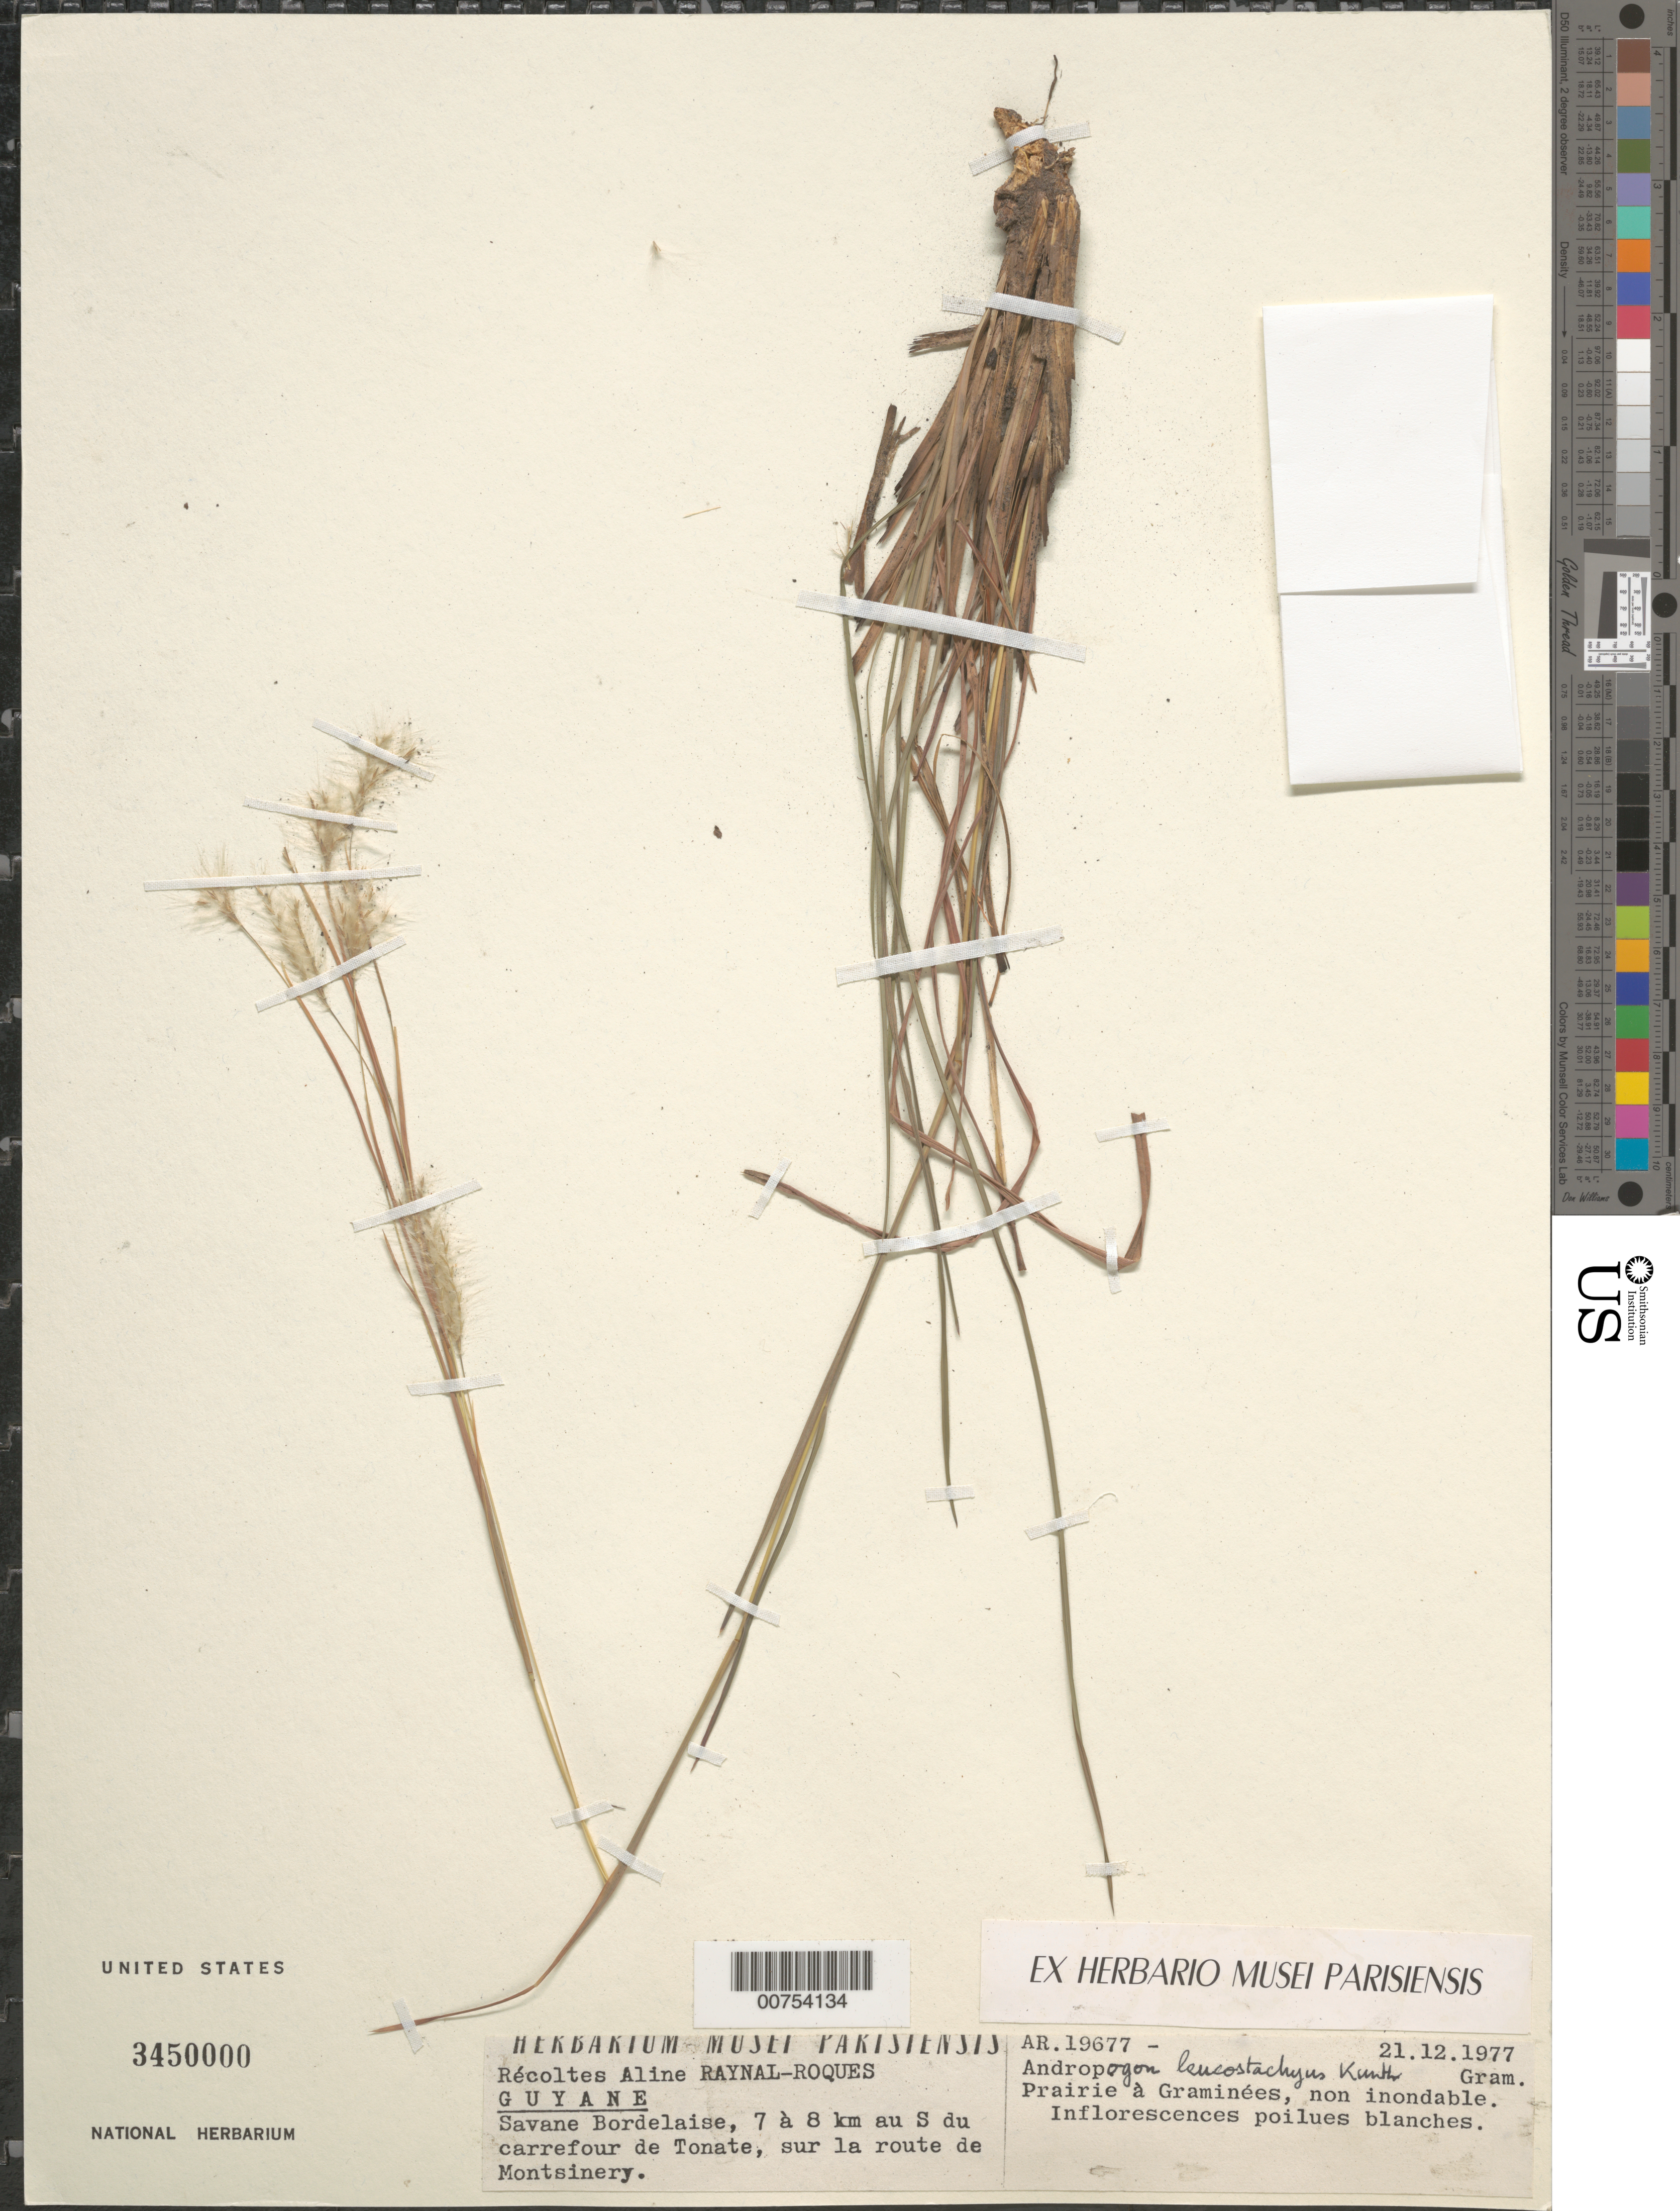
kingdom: Plantae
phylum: Tracheophyta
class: Liliopsida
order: Poales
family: Poaceae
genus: Andropogon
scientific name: Andropogon leucostachyus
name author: Kunth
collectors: A. M. Raynal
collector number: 19677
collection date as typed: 21-Dec-77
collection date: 1977-12-21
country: French Guiana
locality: Savane de la Bordelaise, 7-8 km S of Tonate, on route to Montsinery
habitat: Prairie a Graminees, non inondable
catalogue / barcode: US 3450000